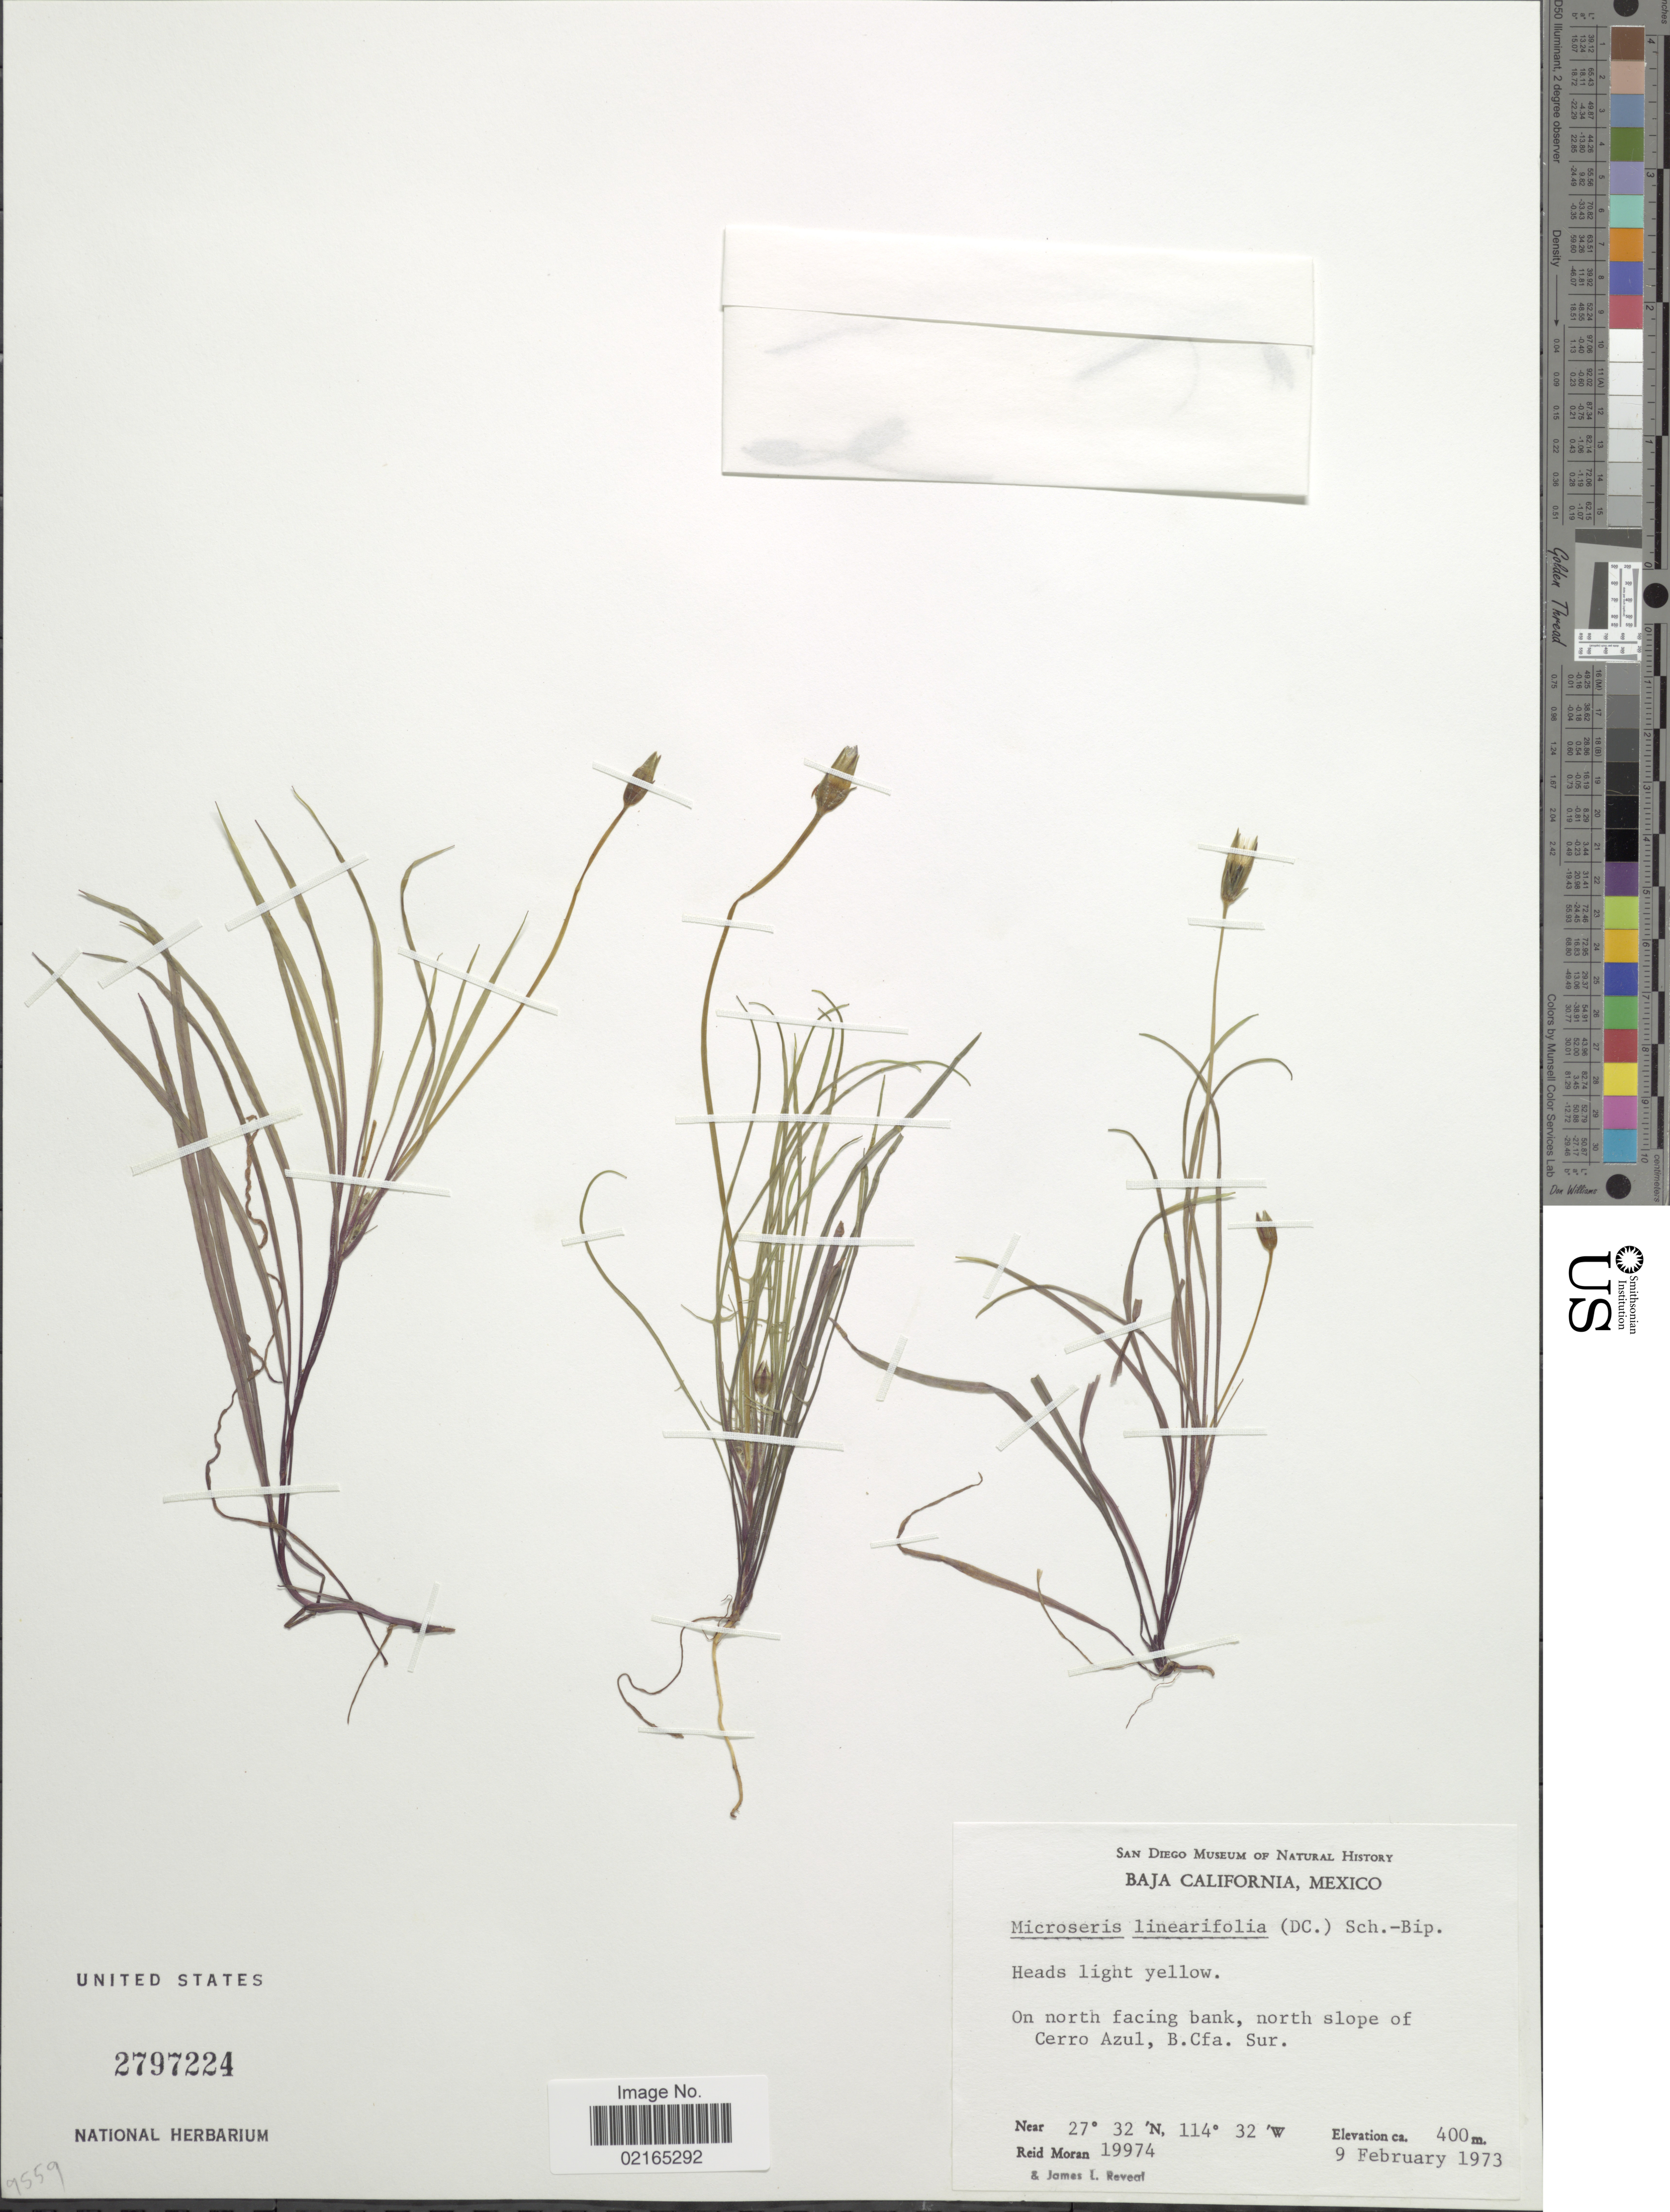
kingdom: Plantae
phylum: Tracheophyta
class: Magnoliopsida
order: Asterales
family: Asteraceae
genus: Uropappus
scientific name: Uropappus lindleyi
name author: (DC.) Nutt.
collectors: R. V. Moran & J. L. Reveal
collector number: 19974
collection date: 1973-02-09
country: Mexico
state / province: Baja California Sur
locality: On north facing bank, north slope of Cerro Azul, B. Cfa. Sur.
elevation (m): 400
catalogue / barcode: US 2797224